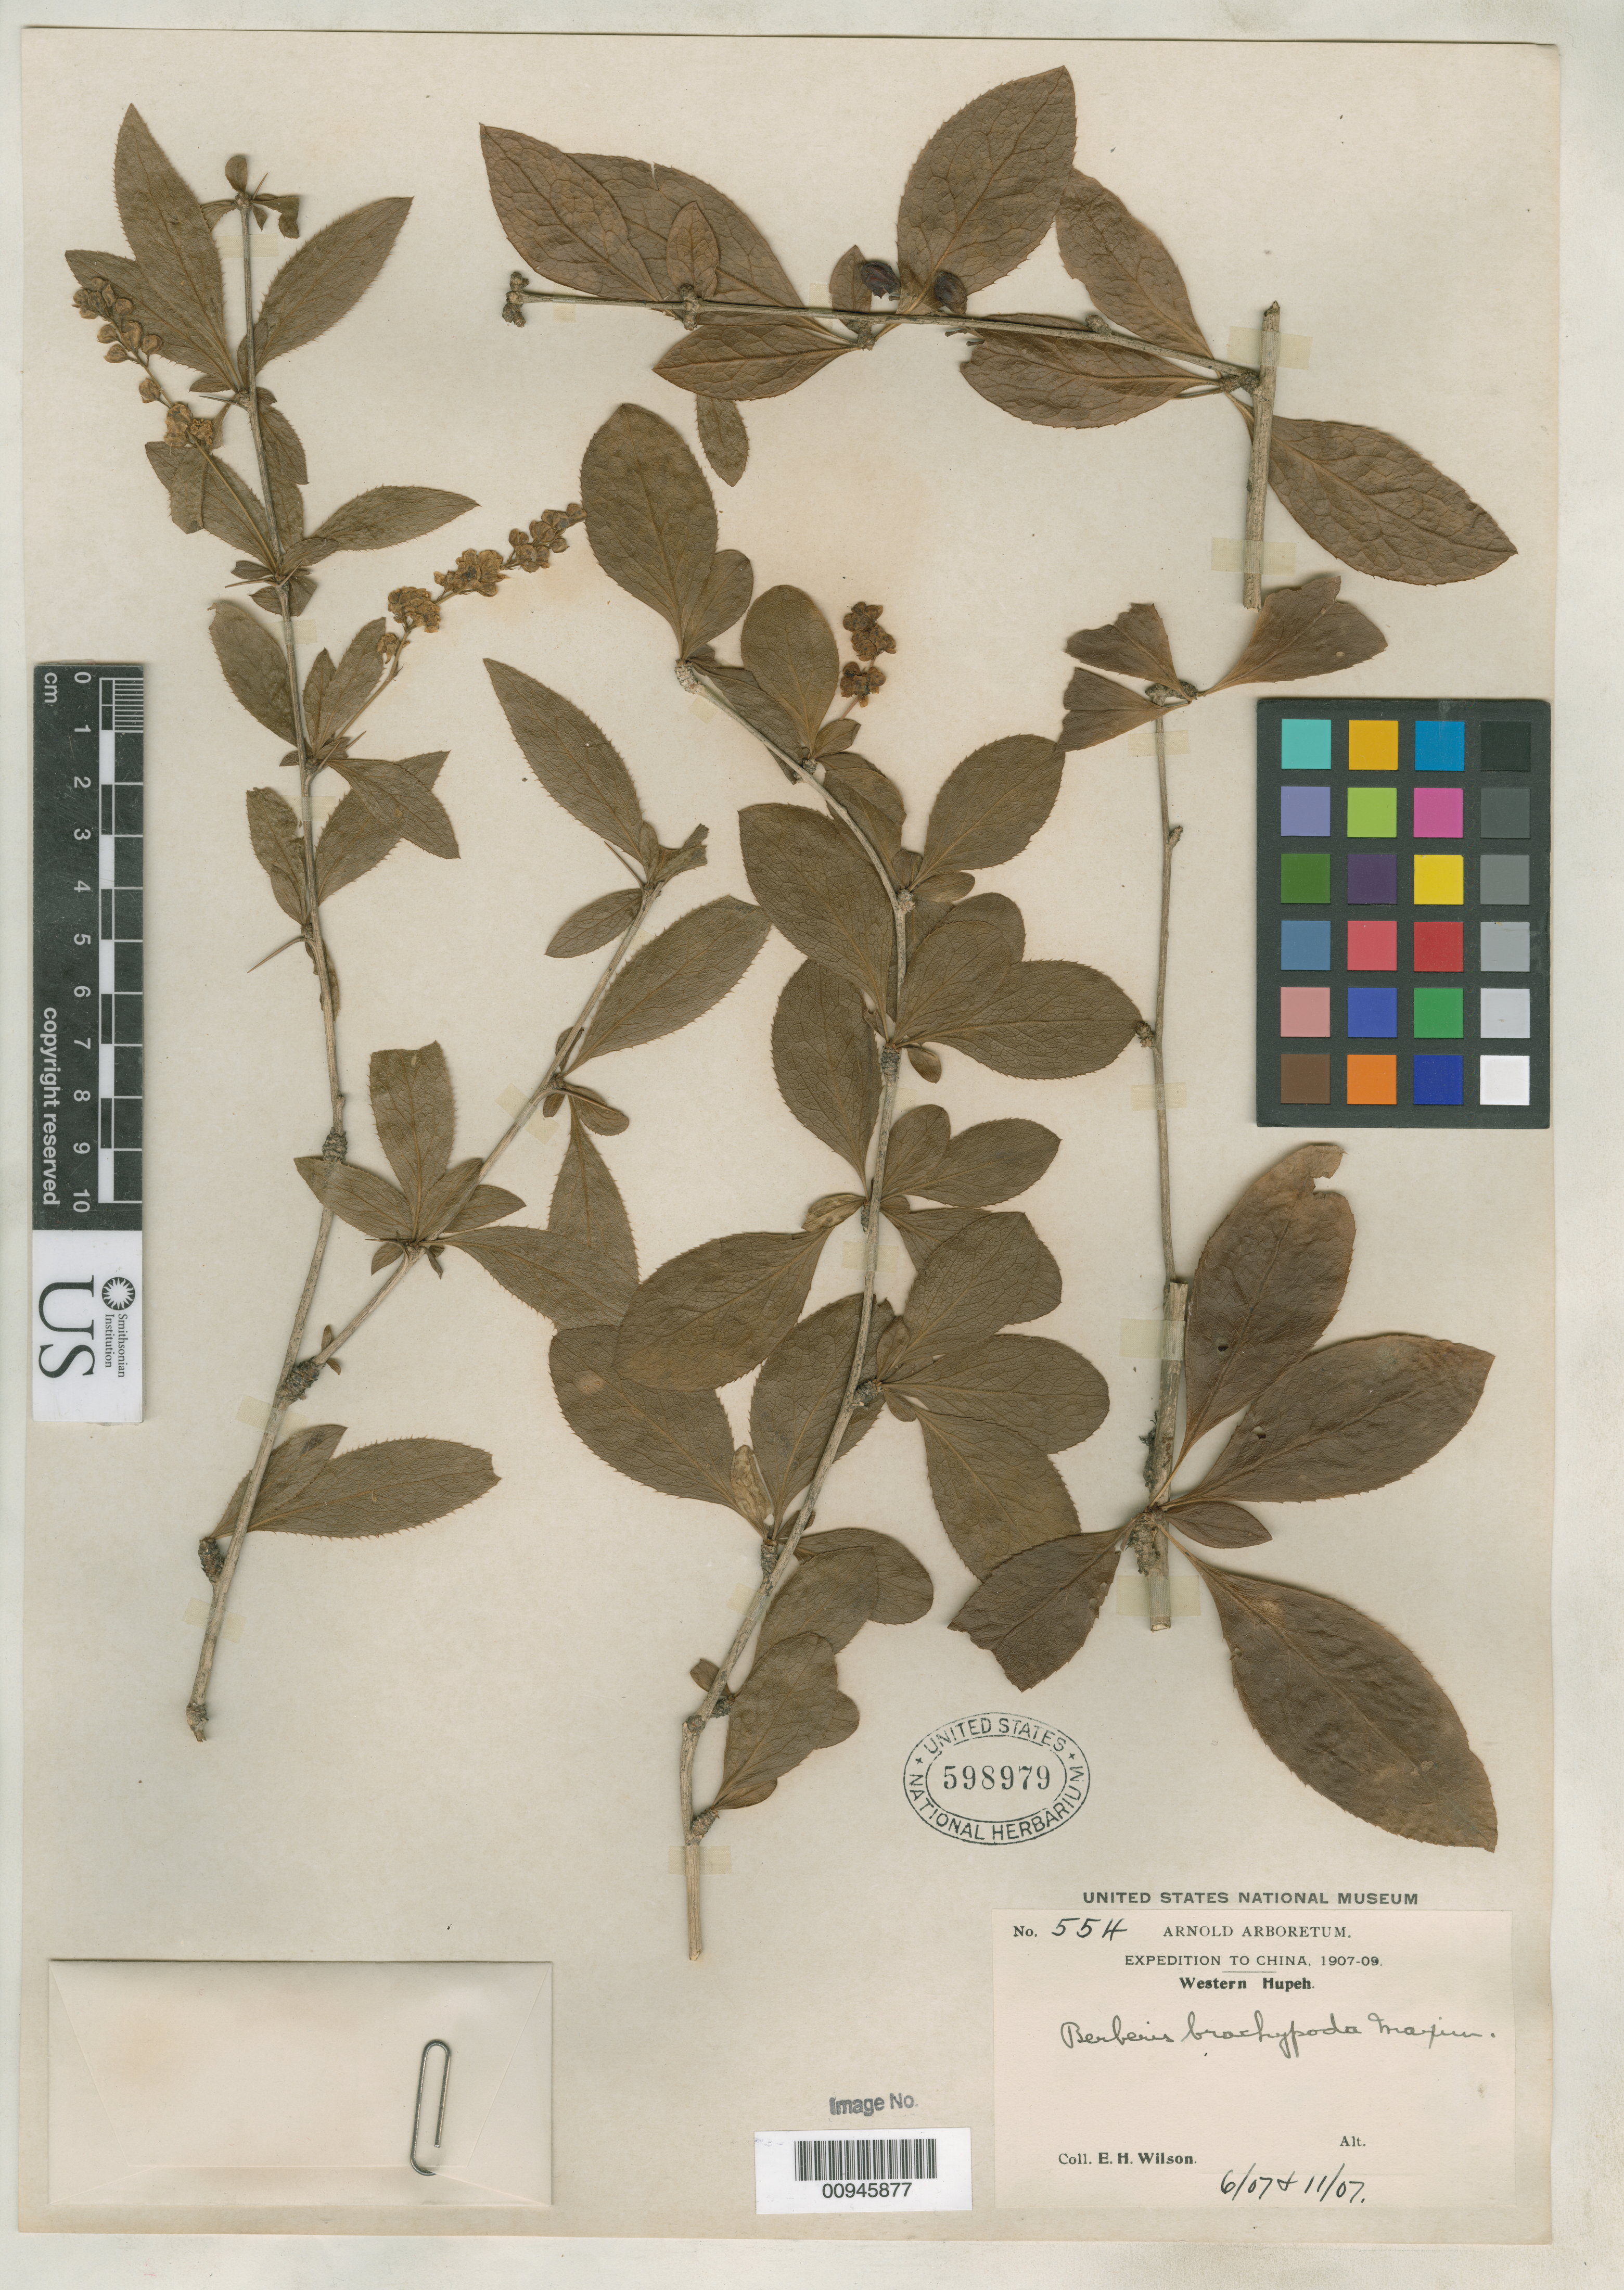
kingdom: Plantae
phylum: Tracheophyta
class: Magnoliopsida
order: Ranunculales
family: Berberidaceae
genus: Berberis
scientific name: Berberis mitifolia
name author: Stapf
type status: Syntype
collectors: E. H. Wilson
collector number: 554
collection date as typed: Jun 1907 and -- Nov 1907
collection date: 1907-06,1907-11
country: China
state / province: Hubei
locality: Western Hupeh.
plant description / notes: Sheet mounted with two specimens (syntypes) apparently collected on separate dates. Specimen identified as syntype(s) by Julian Harber based on image viewed, email comm. July 2009.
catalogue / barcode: US 598979